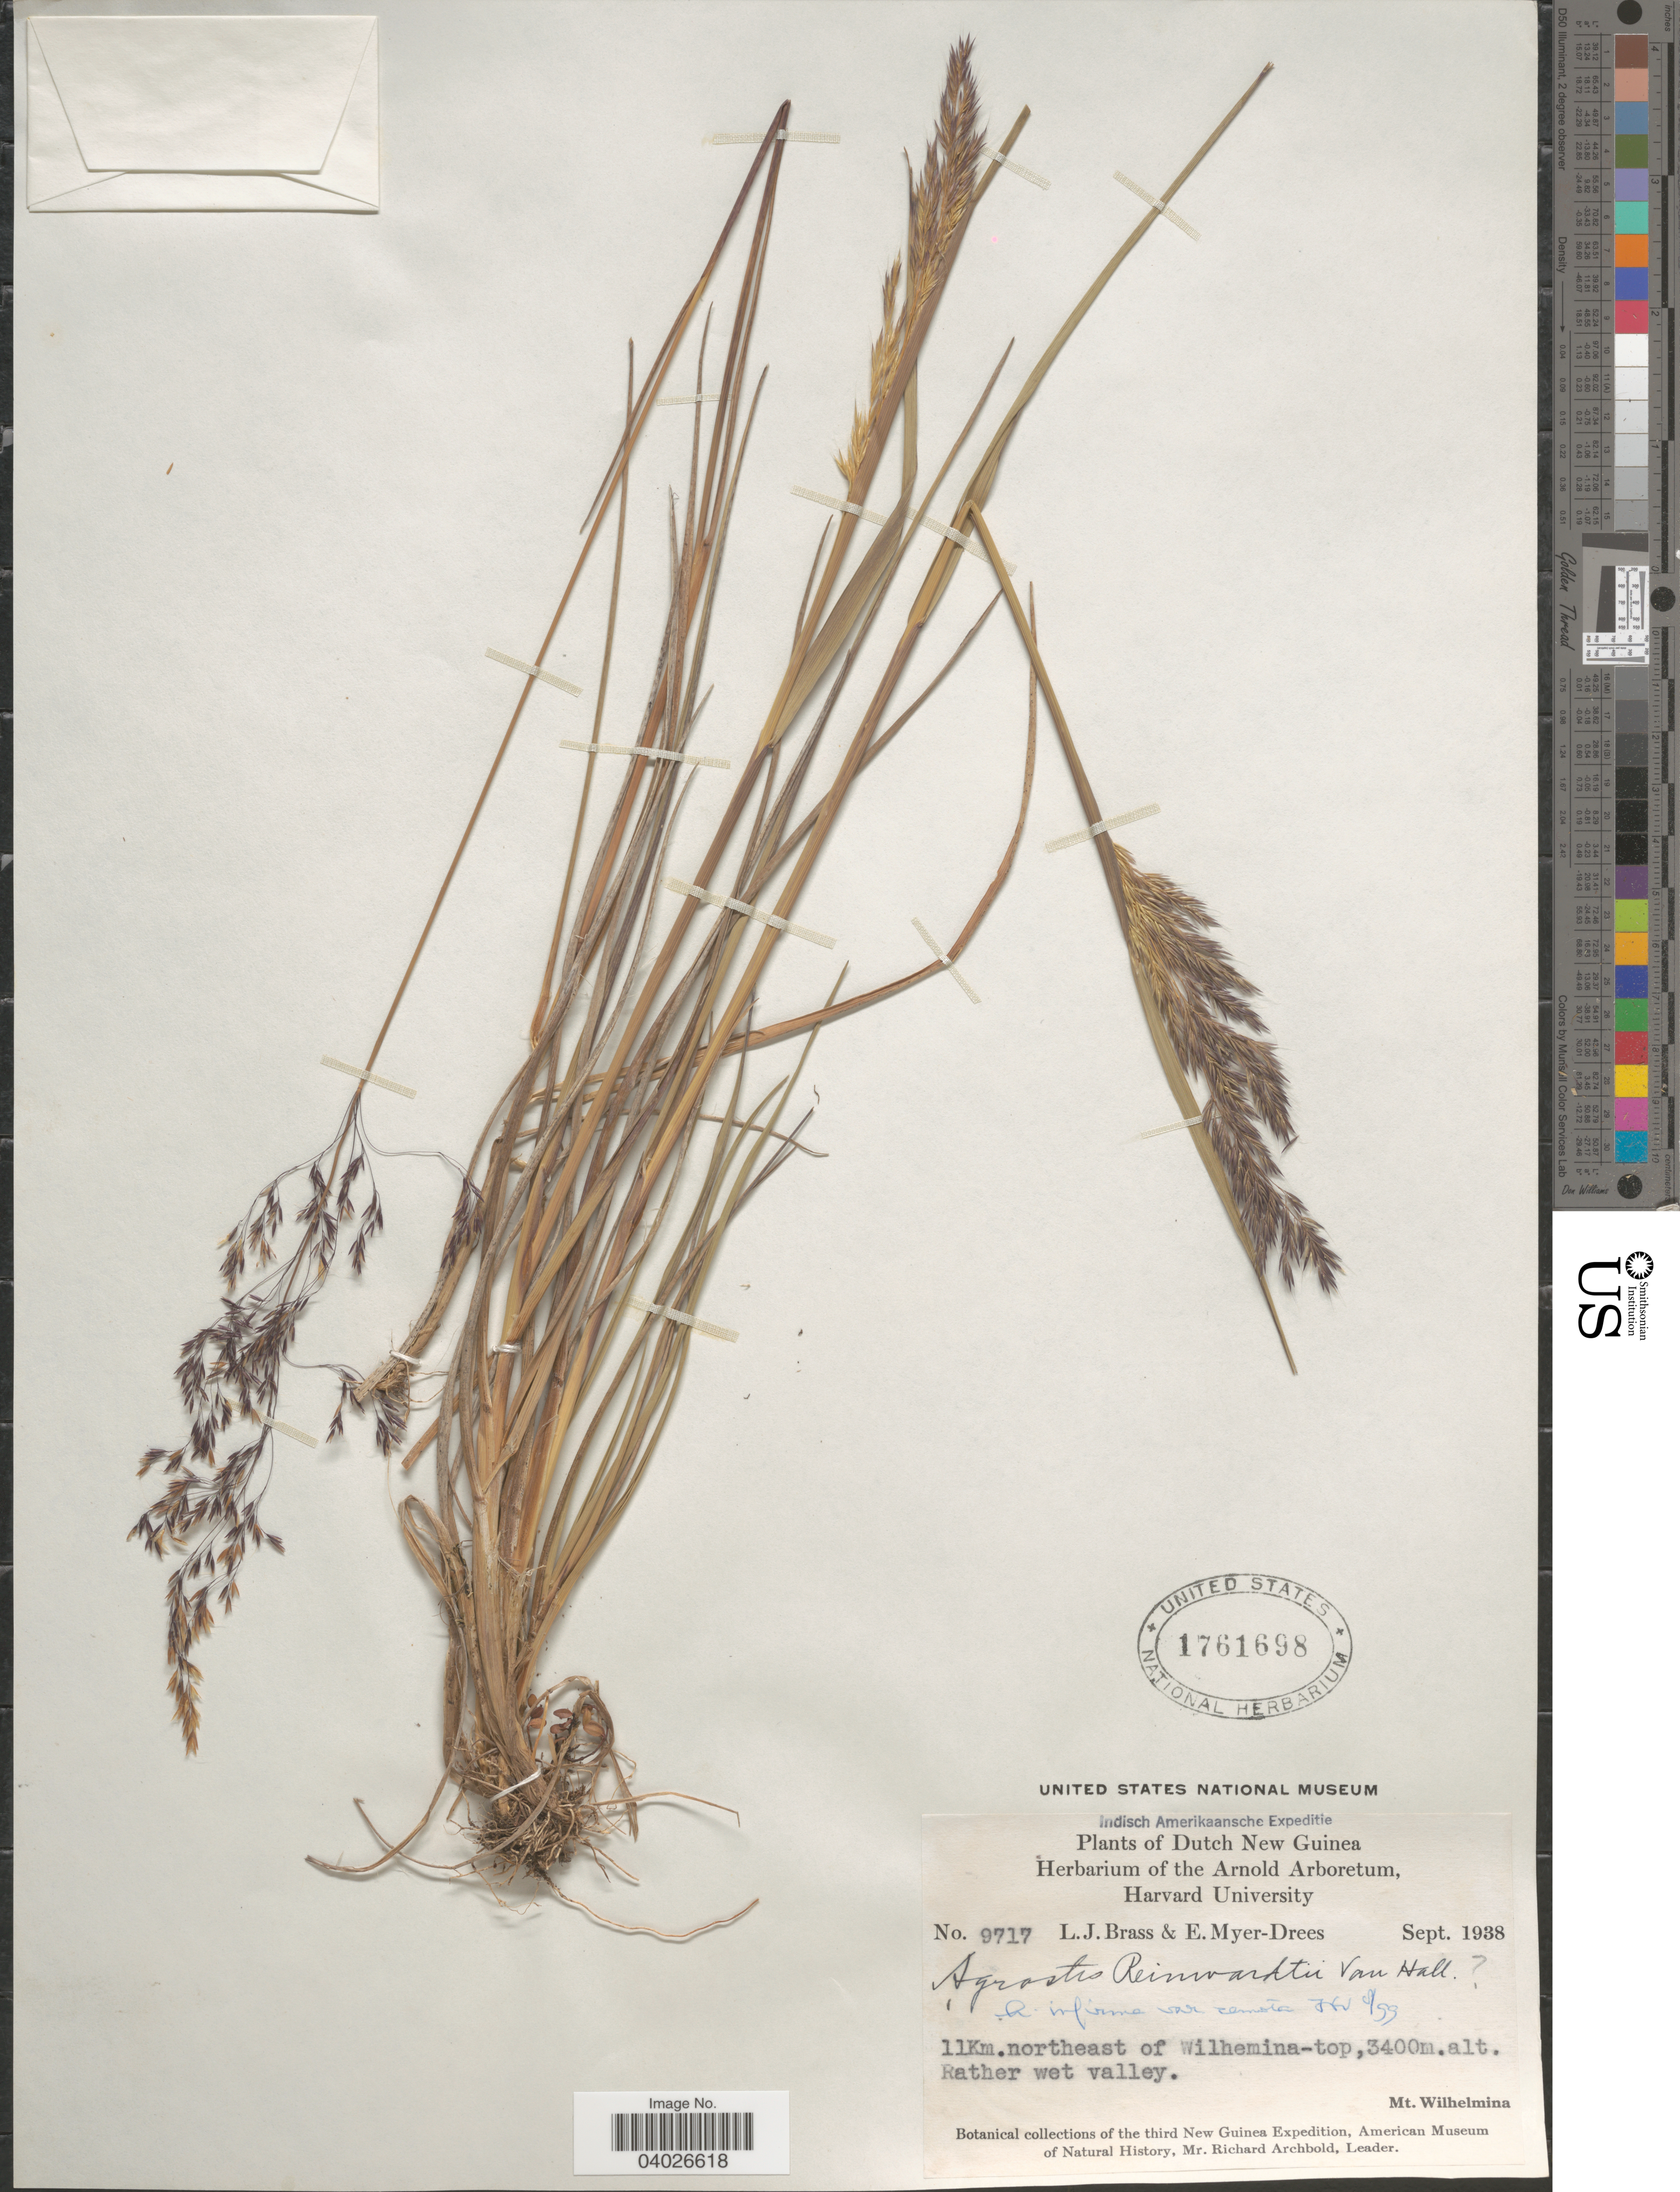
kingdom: Plantae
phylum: Tracheophyta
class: Liliopsida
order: Poales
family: Poaceae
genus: Agrostis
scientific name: Agrostis infirma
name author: Büse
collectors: L. J. Brass & E. Myer-Drees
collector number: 9717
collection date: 1938-09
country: Indonesia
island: New Guinea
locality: Dutch New Guinea. 11Km. northeast of Wilhemina-top, Mt. Wilhelmina.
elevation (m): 3400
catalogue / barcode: US 1761698